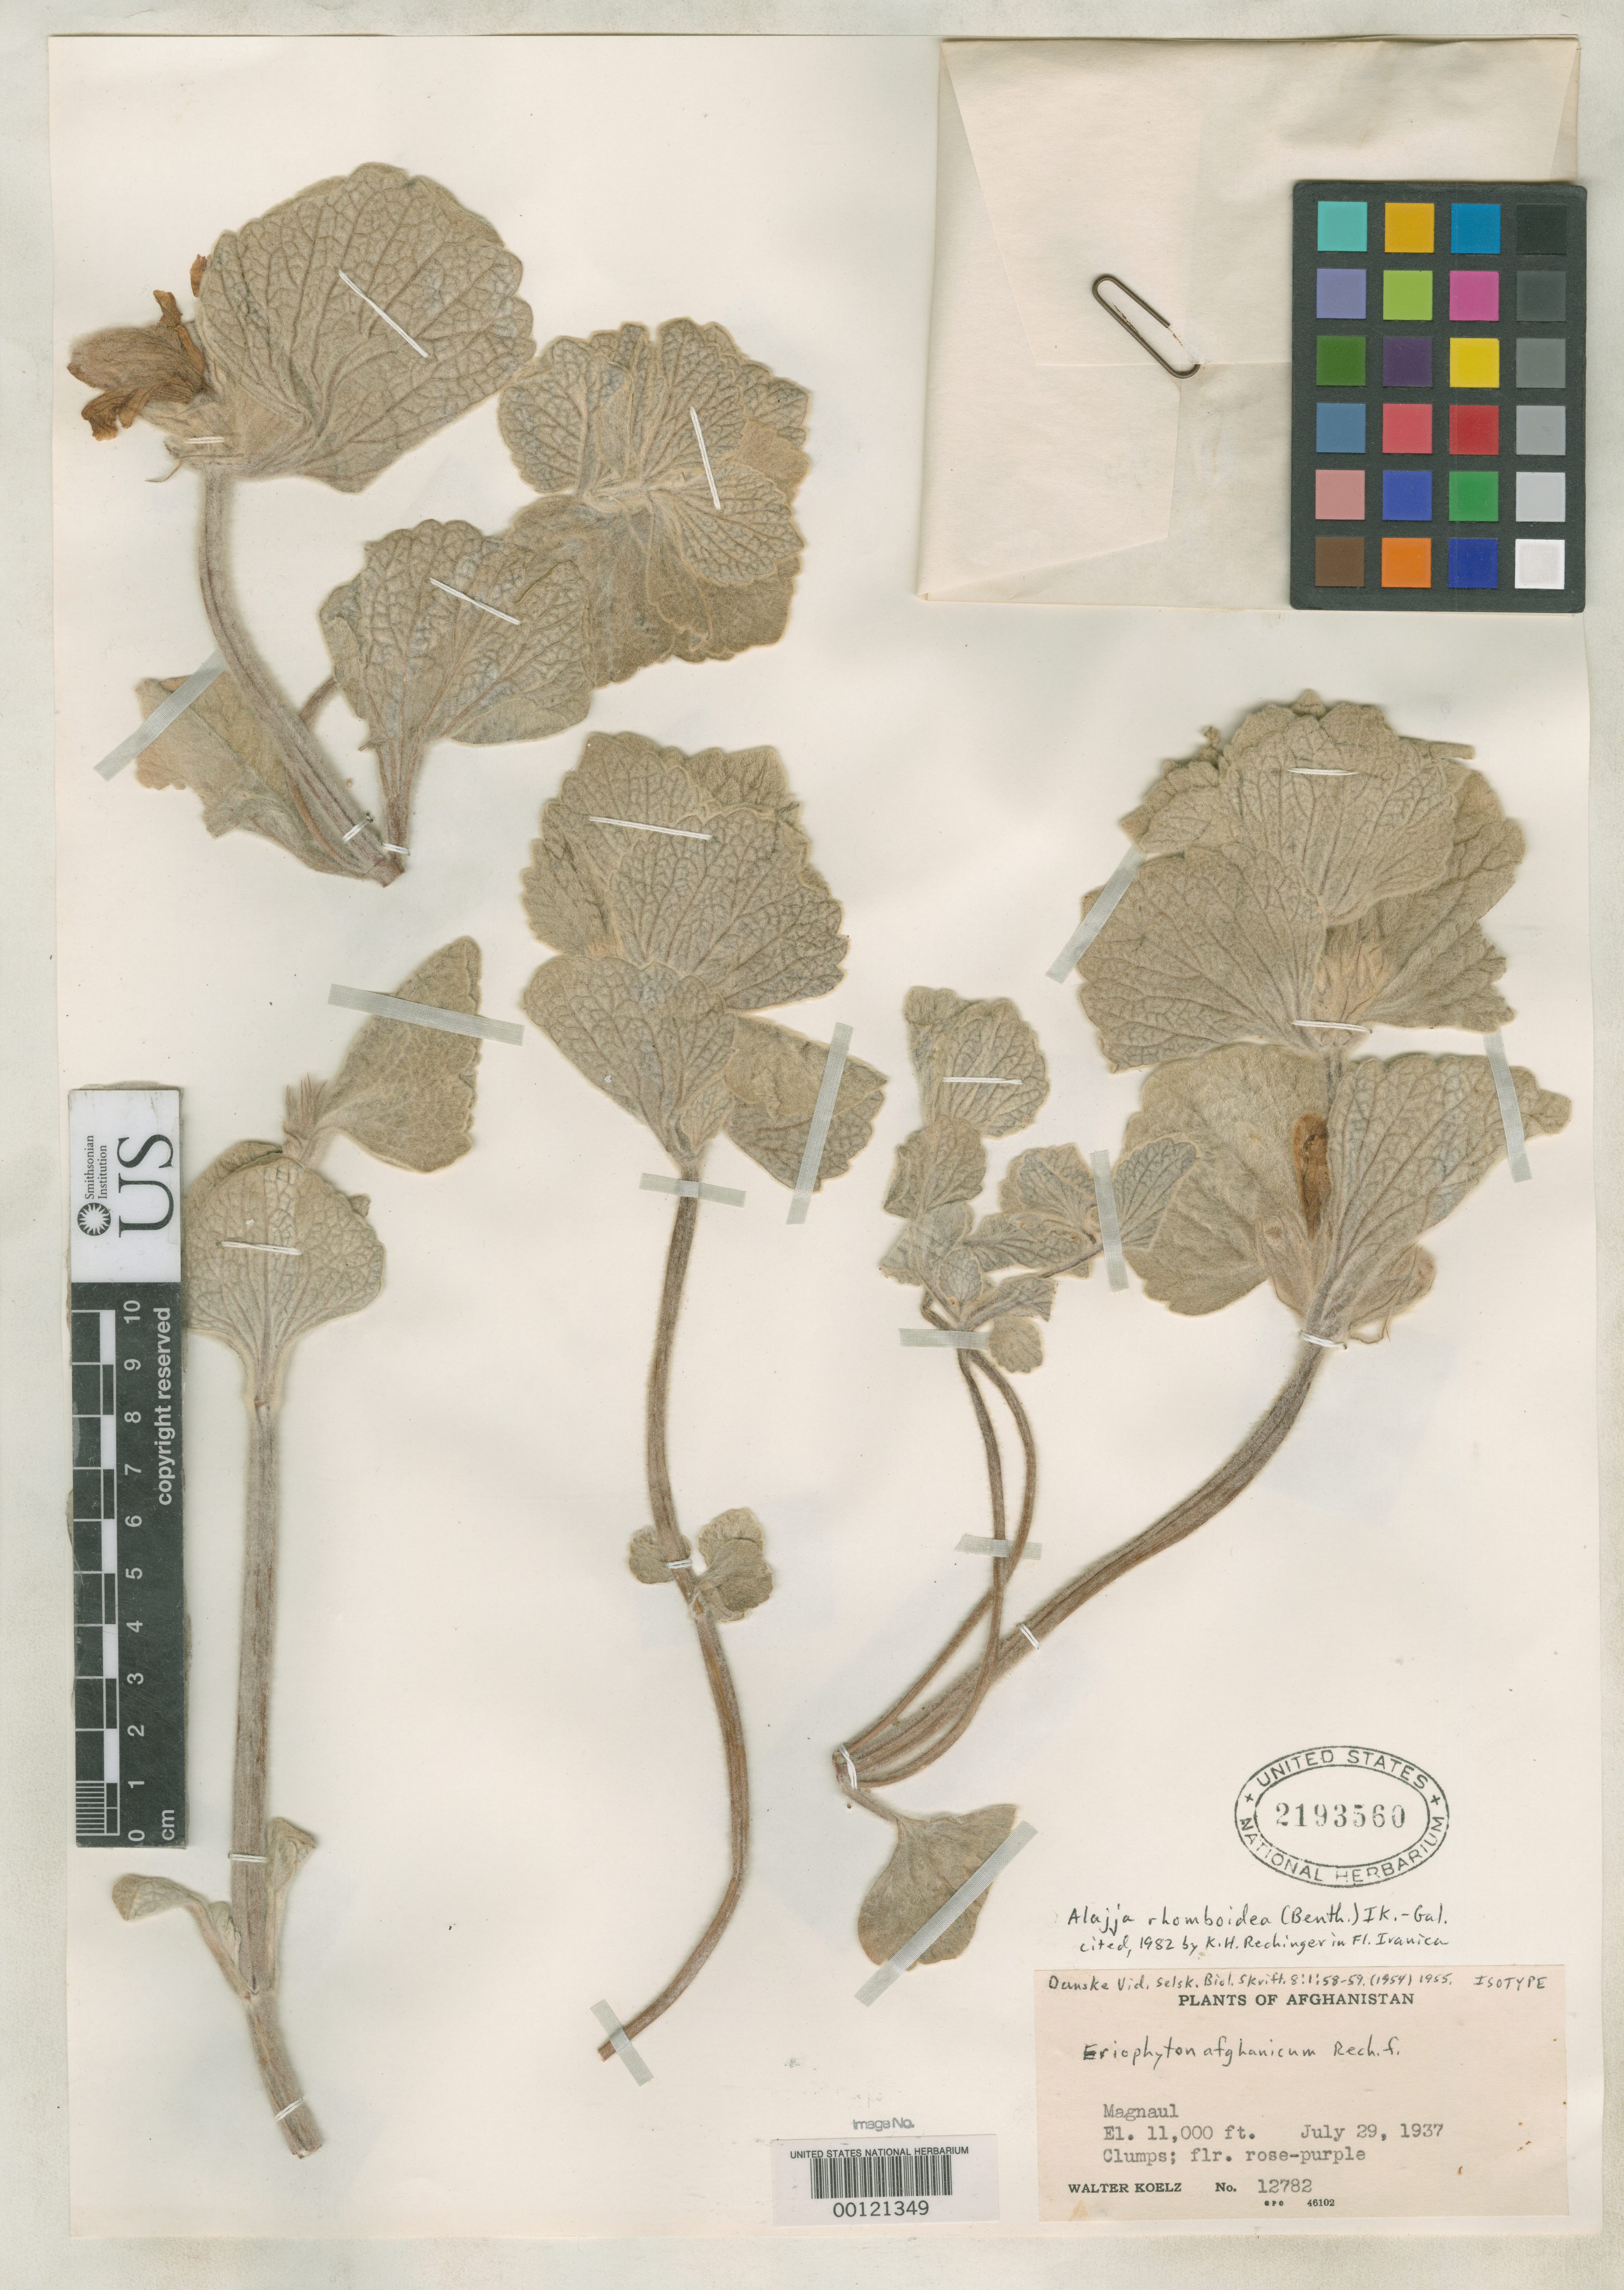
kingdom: Plantae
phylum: Tracheophyta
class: Magnoliopsida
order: Lamiales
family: Lamiaceae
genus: Eriophyton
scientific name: Eriophyton afghanicum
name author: Rech. f.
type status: Isotype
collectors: W. N. Koelz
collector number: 12782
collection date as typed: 29 Jul 1937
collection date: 1937-07-29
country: Afghanistan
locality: Magnaul.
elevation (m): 3353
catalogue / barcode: US 2193560